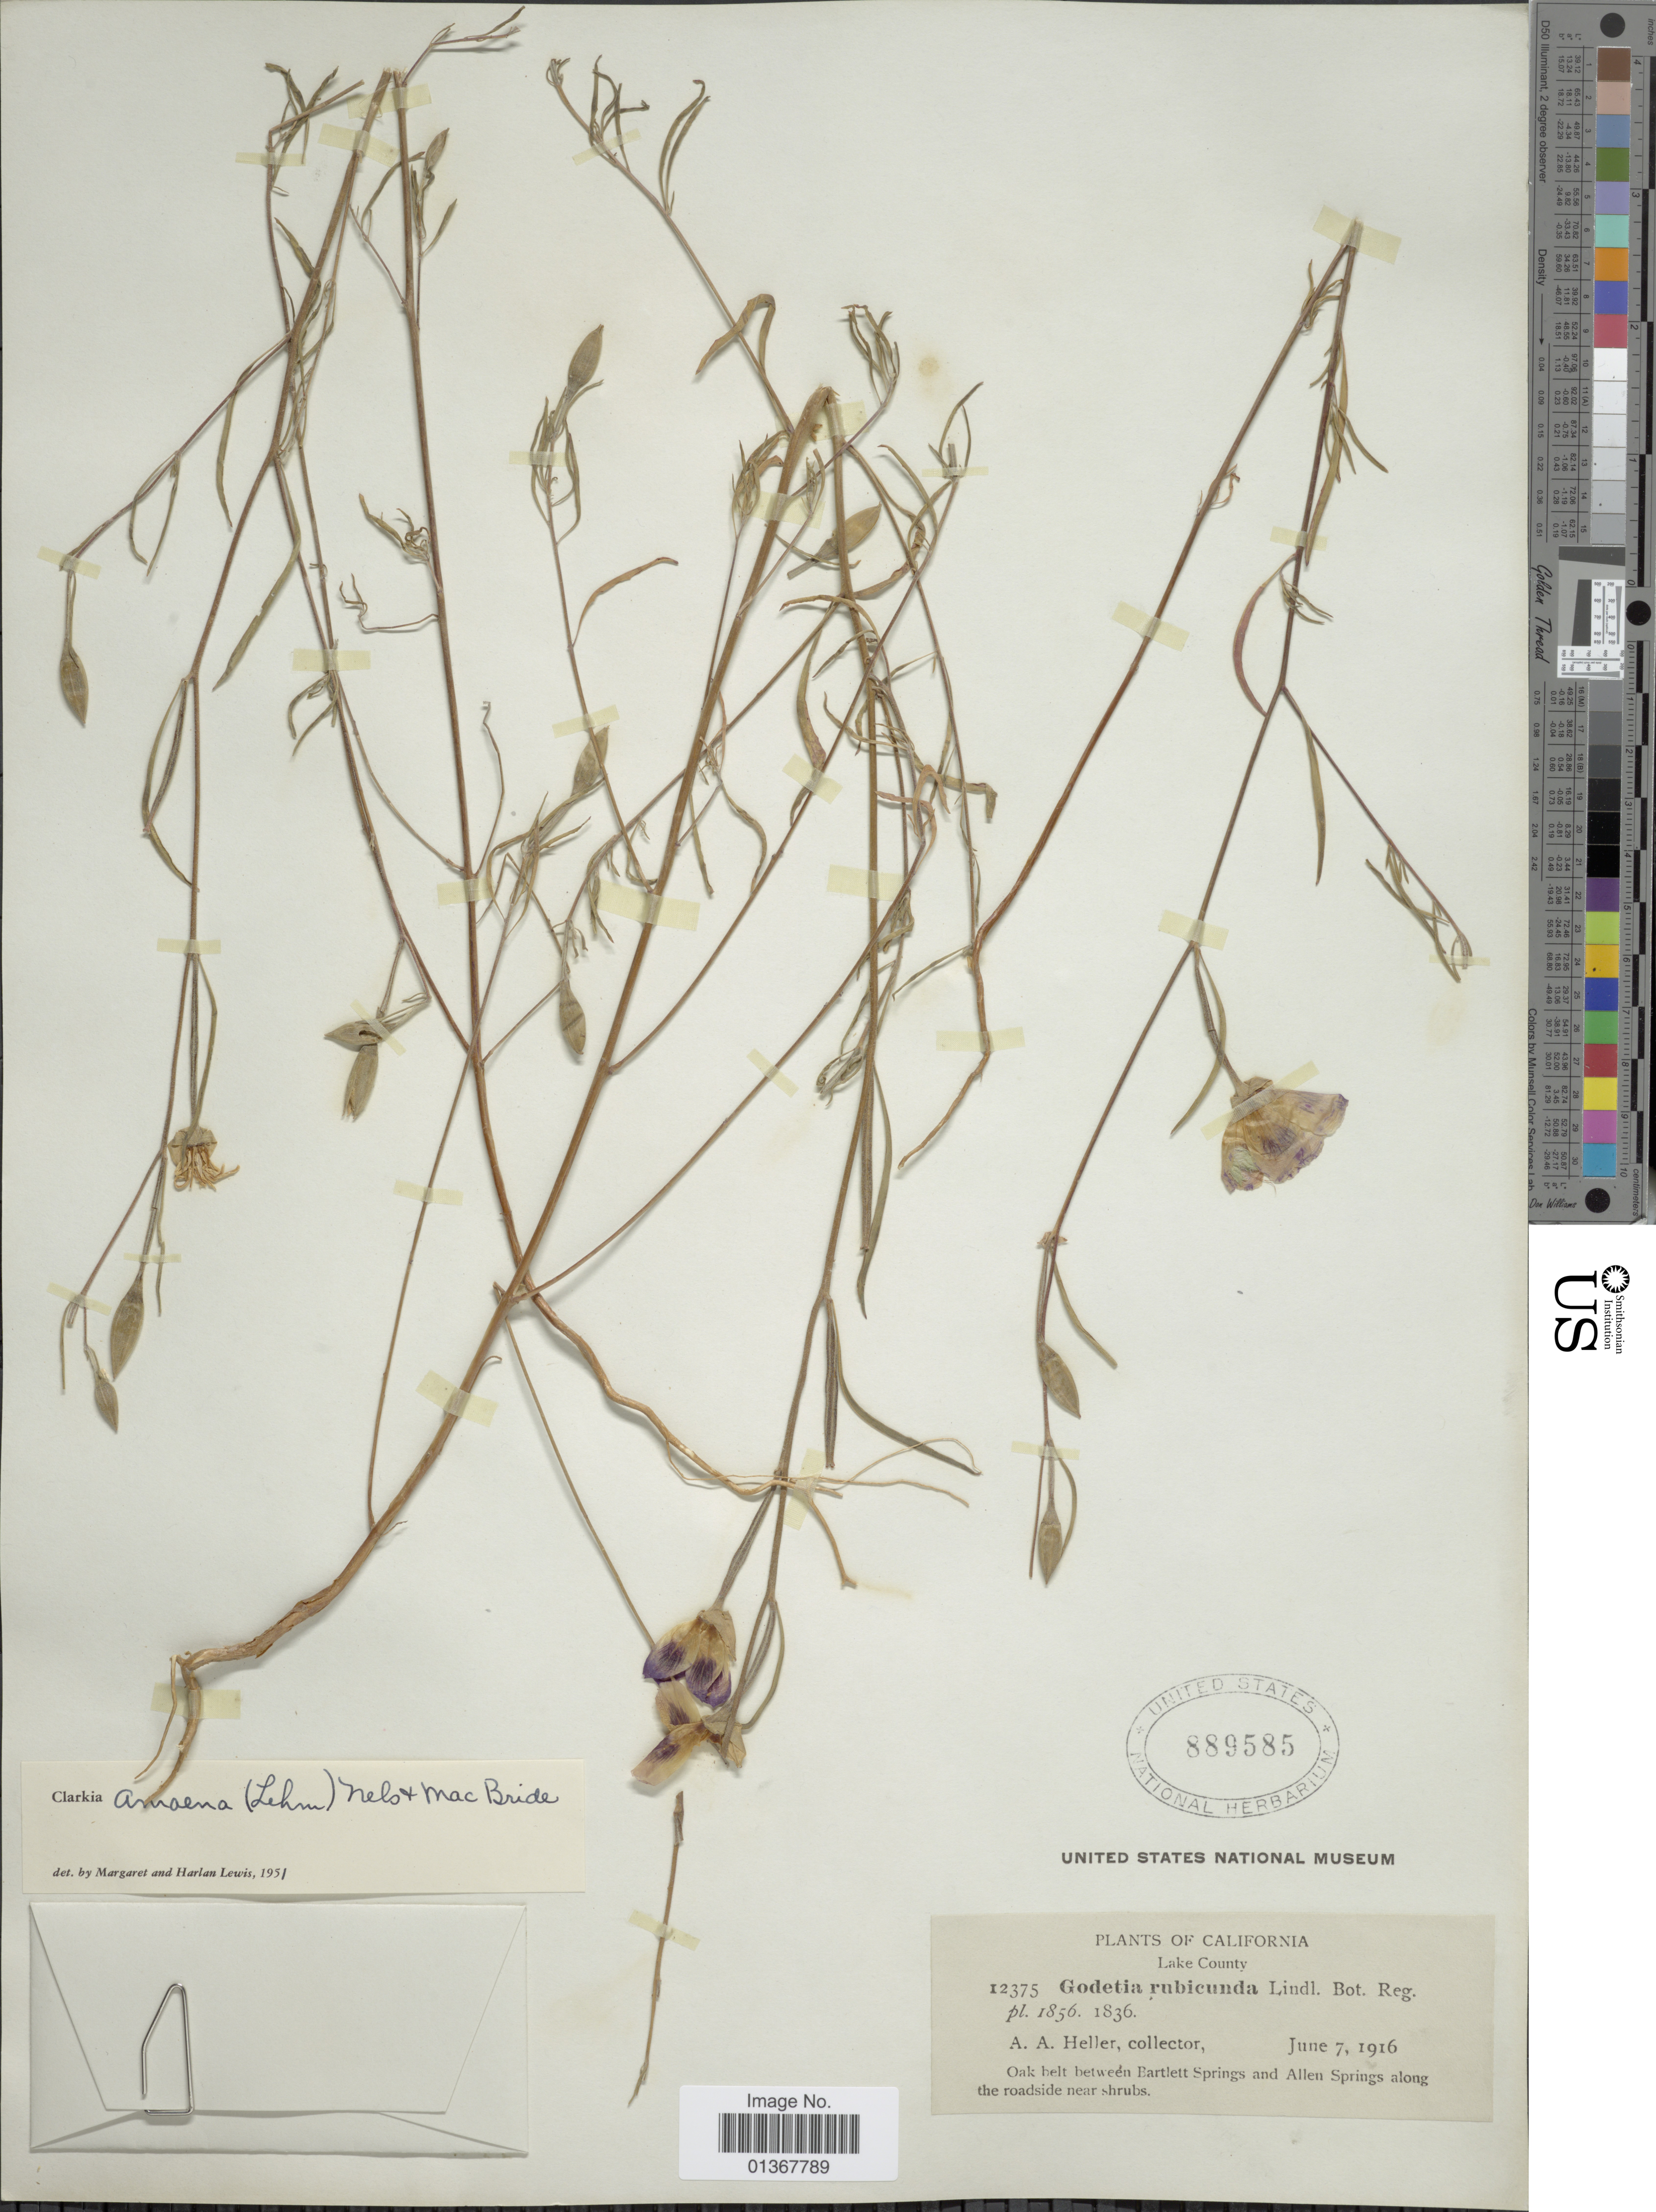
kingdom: Plantae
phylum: Tracheophyta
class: Magnoliopsida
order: Myrtales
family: Onagraceae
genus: Clarkia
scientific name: Clarkia amoena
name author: (Lehm.) A. Nelson & J.F. Macbr.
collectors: A. A. Heller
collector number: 12375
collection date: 1916-06-07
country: United States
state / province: California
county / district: Lake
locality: Lake County. Oak belt between Bartlett Springs and Allen Springs along the roadside near shrubs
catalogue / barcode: US 889585